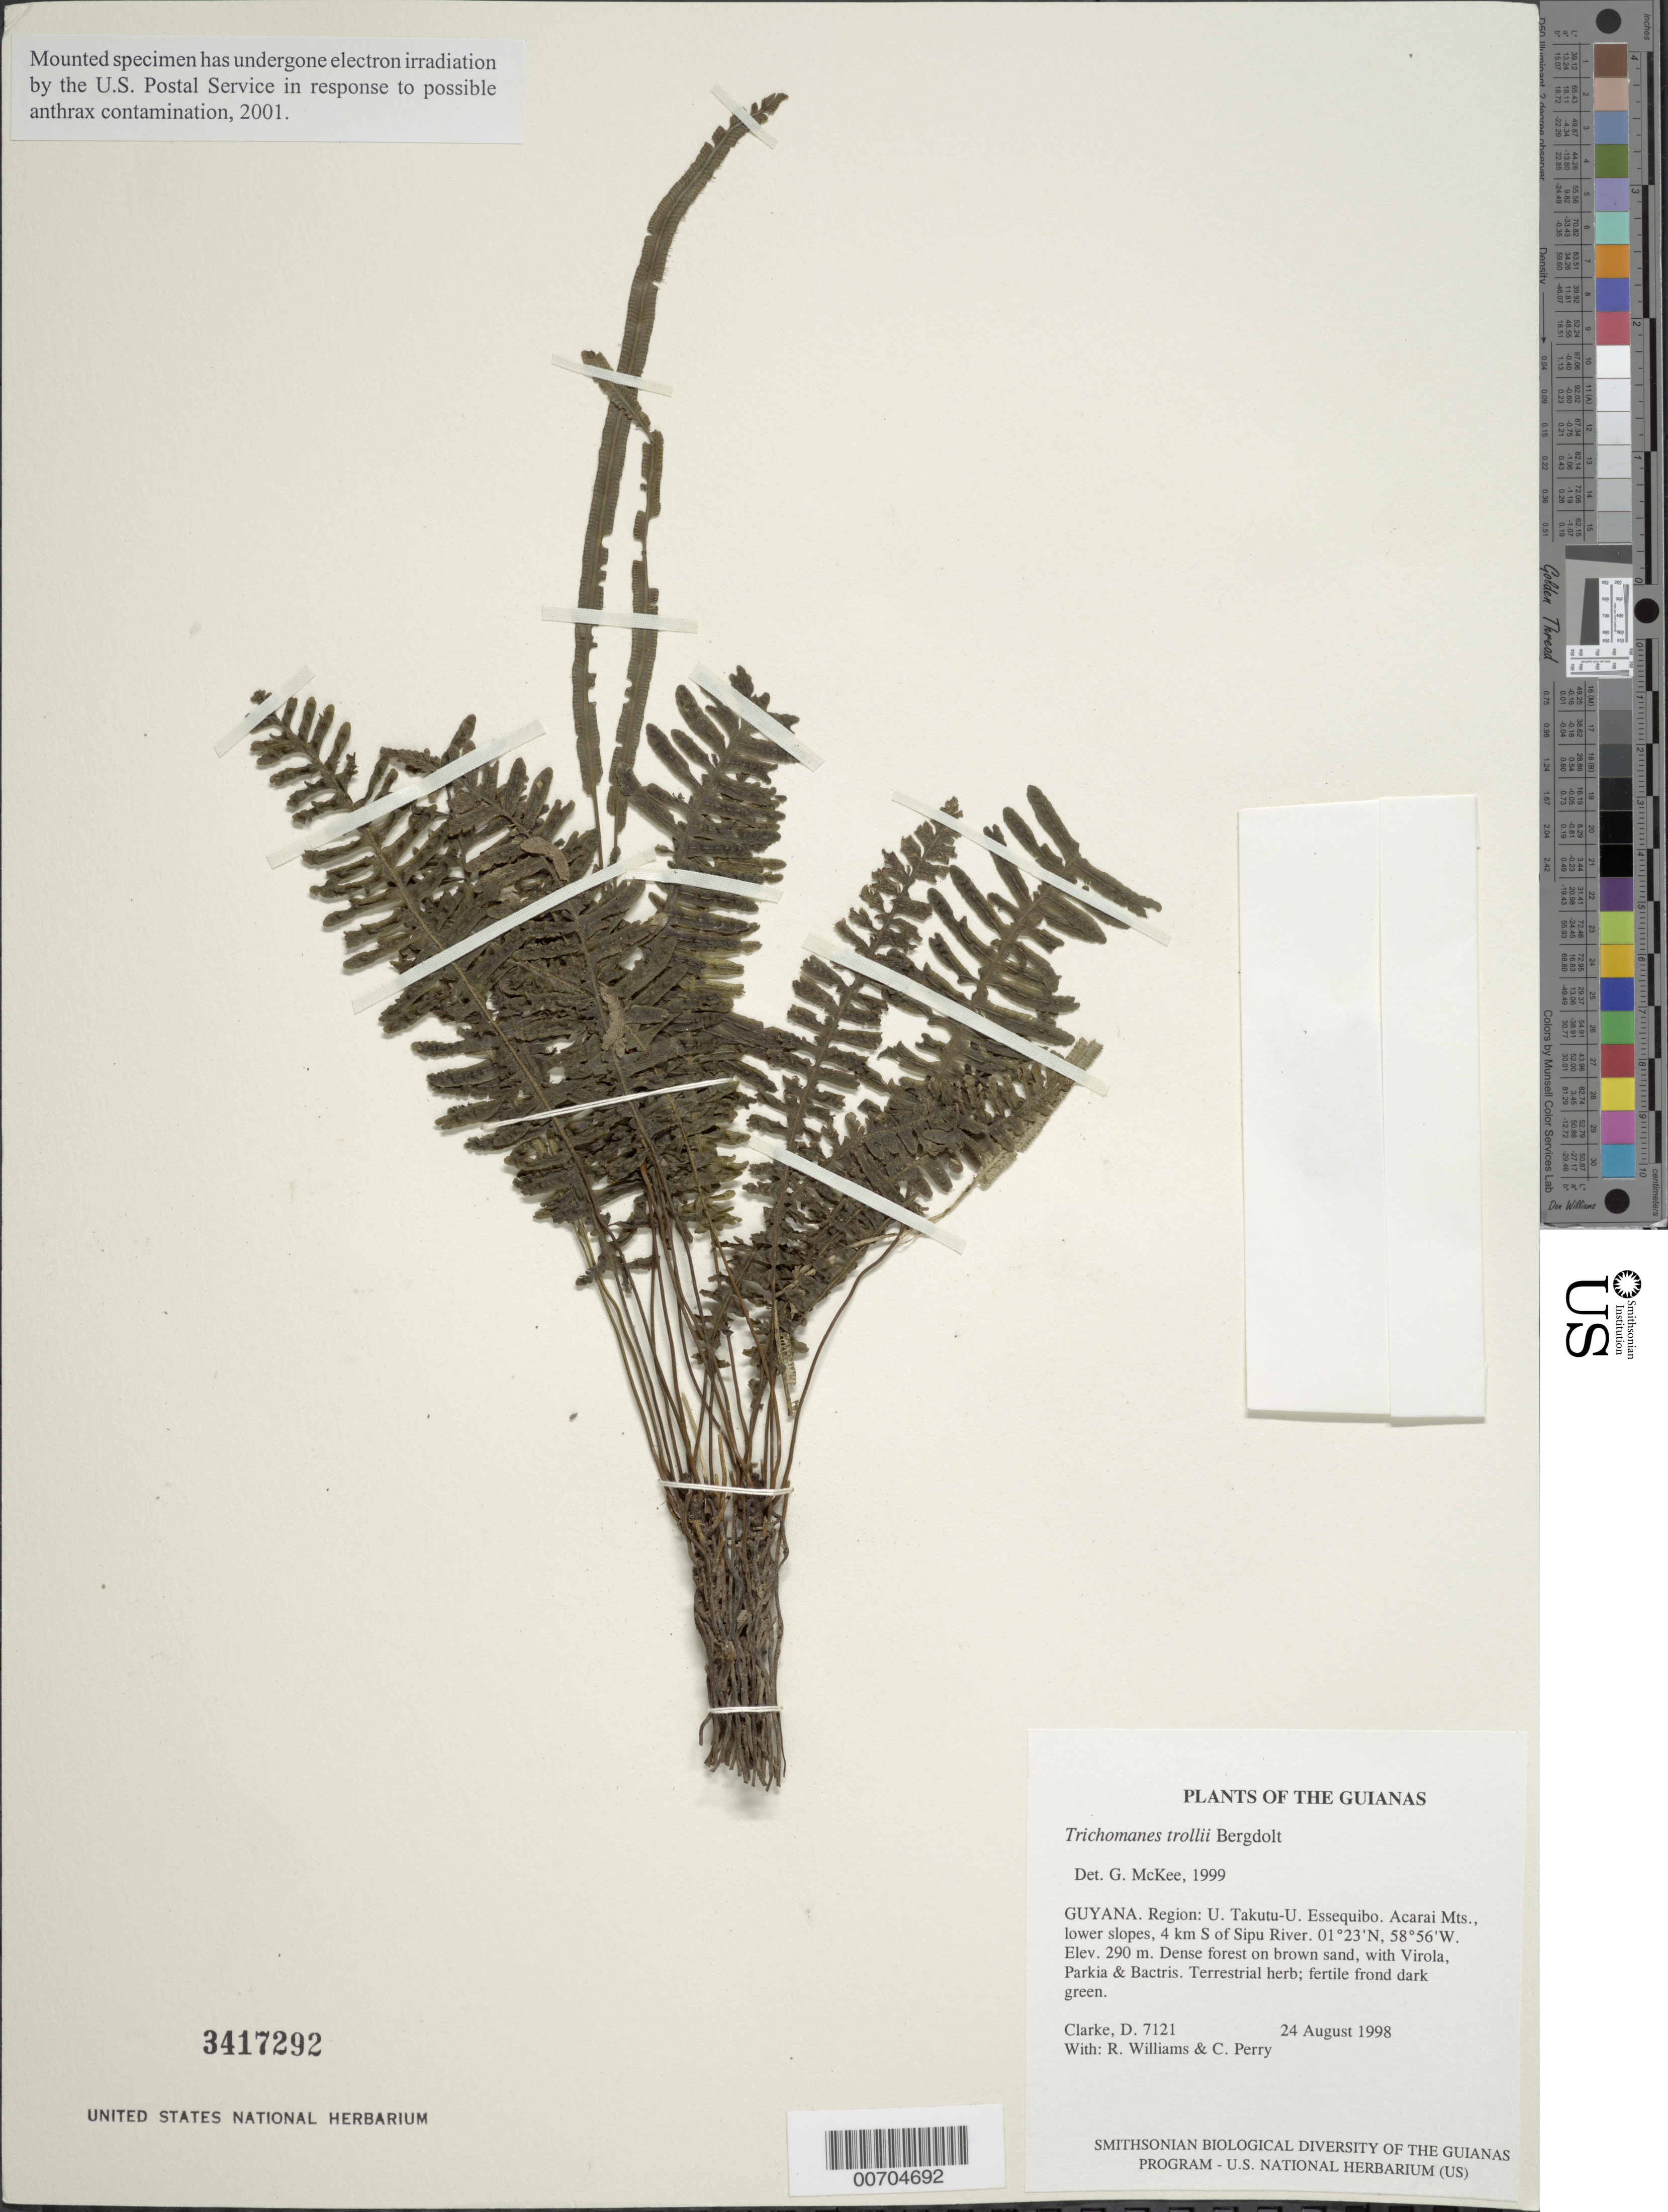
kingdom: Plantae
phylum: Tracheophyta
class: Polypodiopsida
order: Hymenophyllales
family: Hymenophyllaceae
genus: Trichomanes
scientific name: Trichomanes trollii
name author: Bergdolt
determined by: McKee, G. S., (US), NMNH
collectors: H. D. Clarke, R. Williams & C. Perry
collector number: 7121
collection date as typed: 24 August 1998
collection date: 1998-08-24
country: Guyana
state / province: U. Takutu-U. Essequibo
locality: Acarai Mts., lower slopes, 4 km S of Sipu River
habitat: Dense forest on brown sand, with Virola, Parkia & Bactris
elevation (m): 290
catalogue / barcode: US 3417292